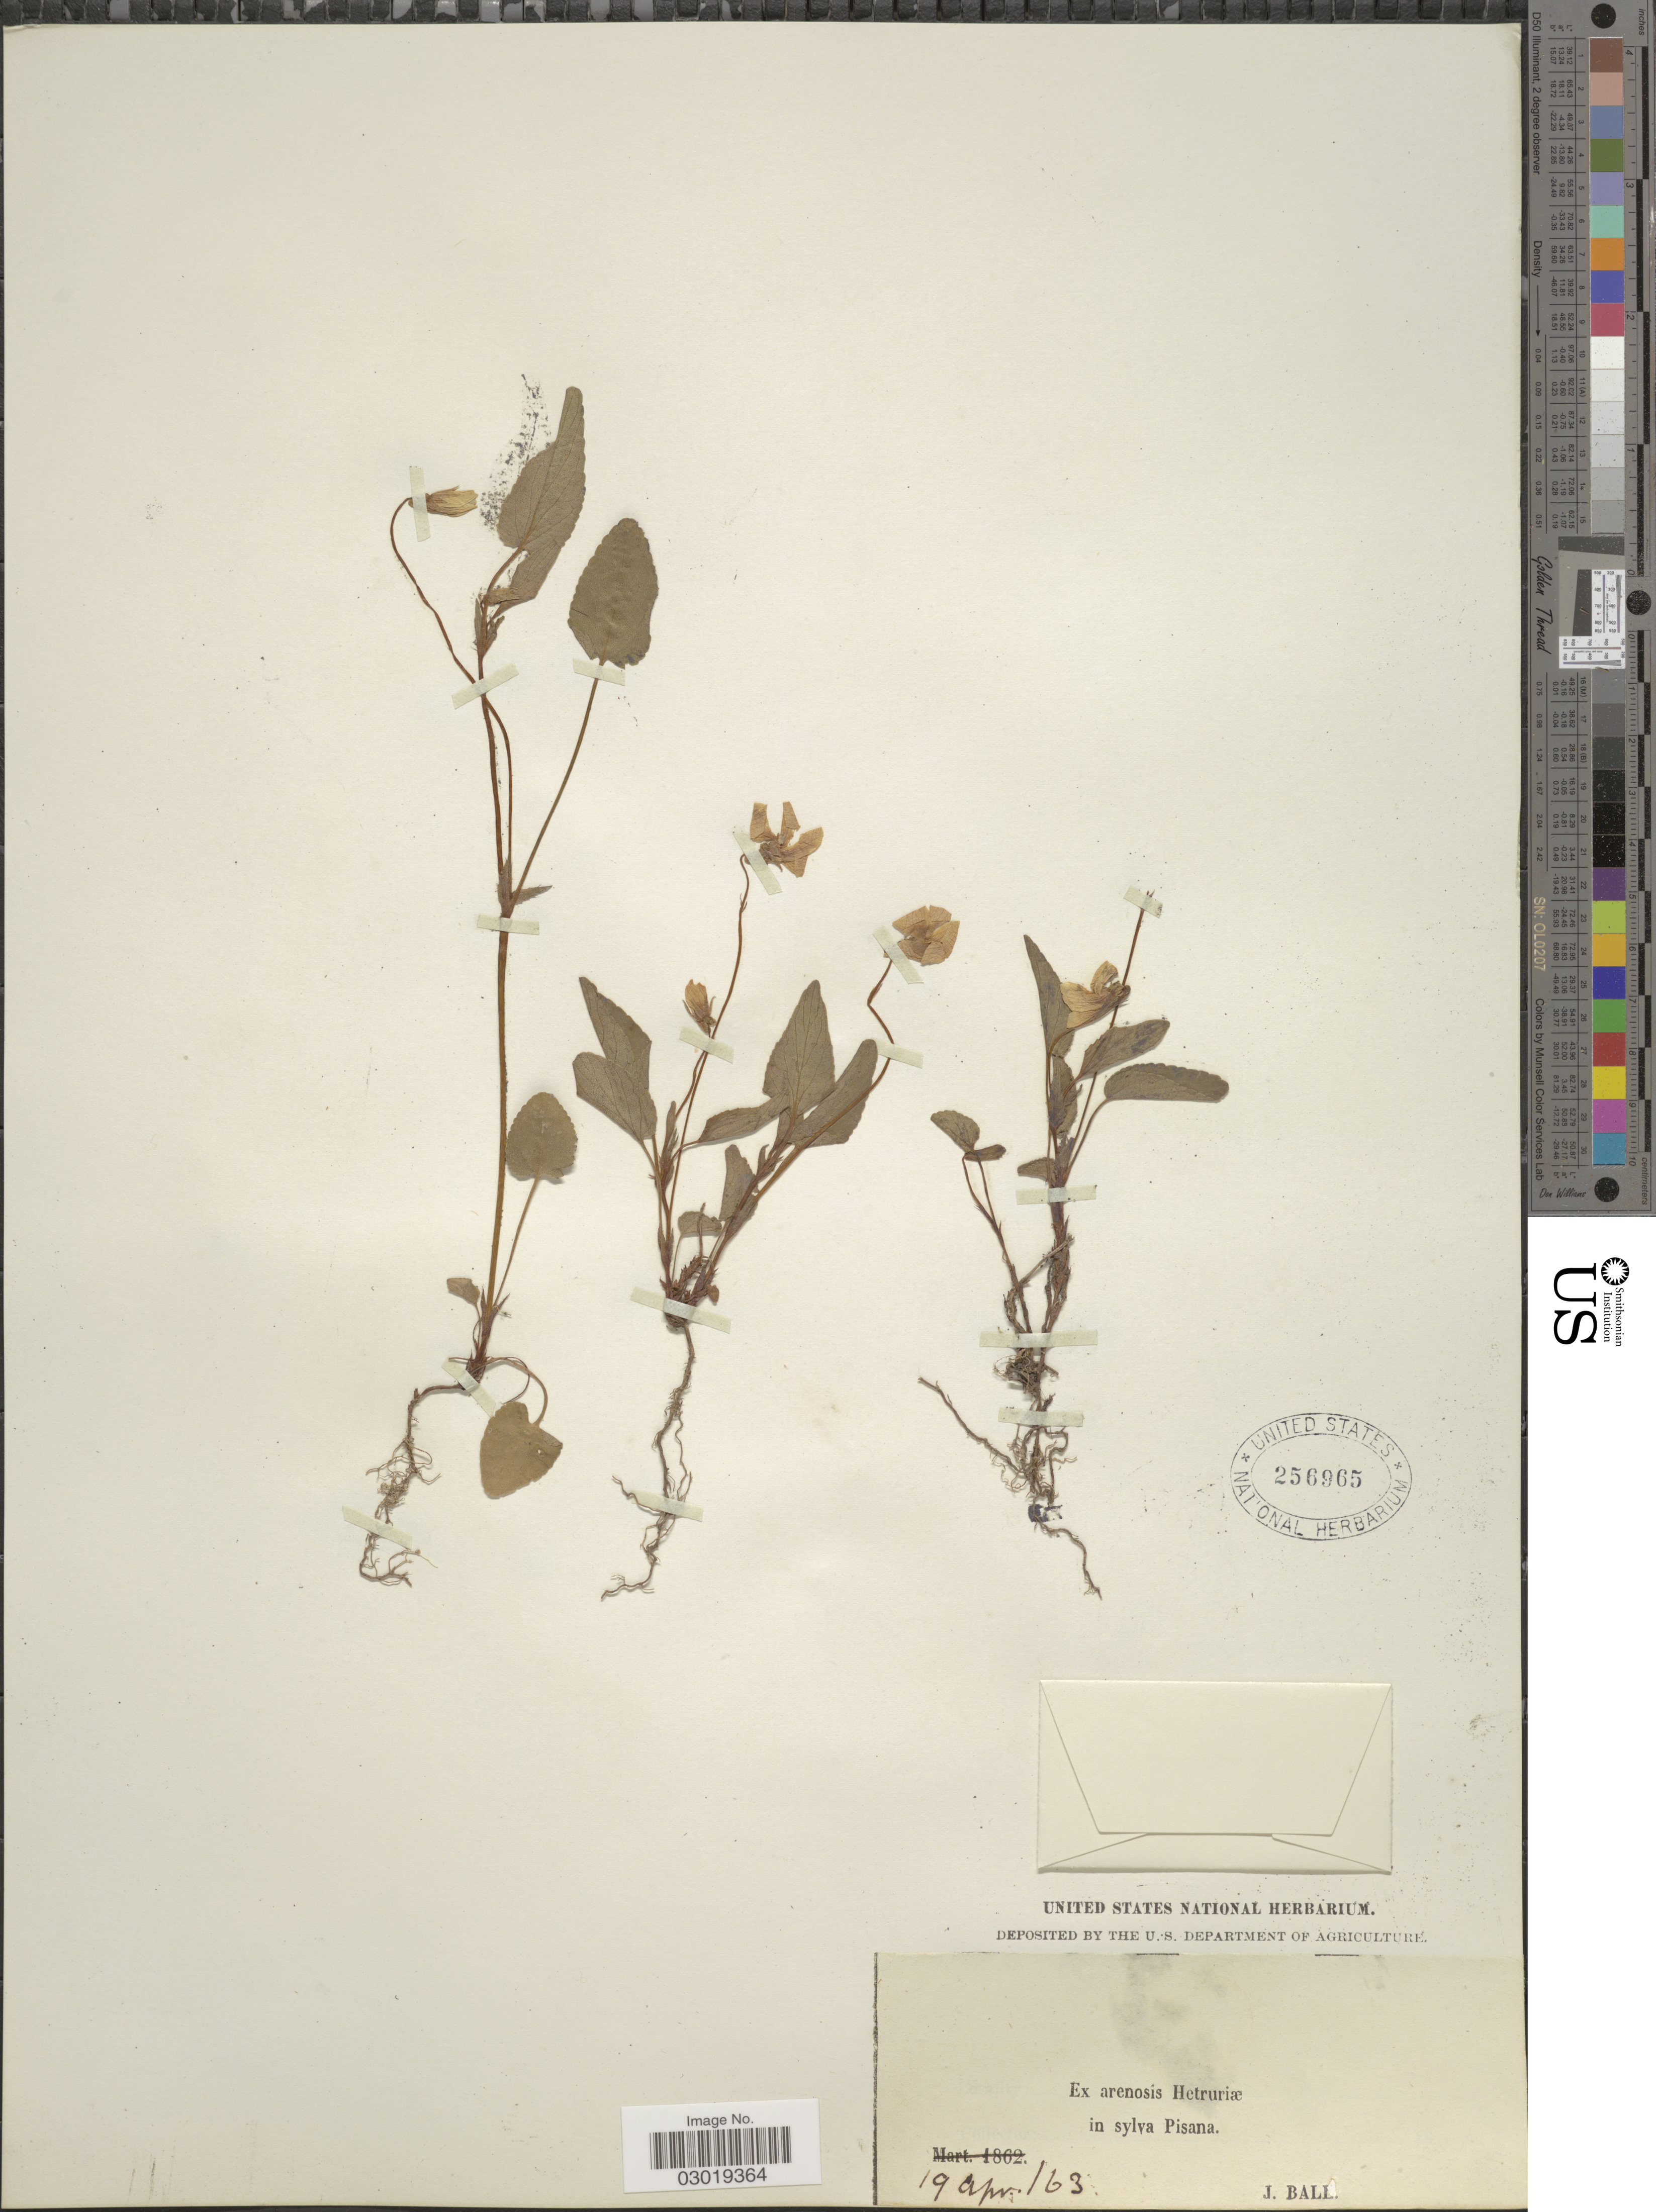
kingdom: Plantae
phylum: Tracheophyta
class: Magnoliopsida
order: Malpighiales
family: Violaceae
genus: Viola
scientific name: Viola sp.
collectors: J. Ball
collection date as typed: Transcribed d/m/y: 19/4/63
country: Italy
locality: Ex Arenosis Hetruriæ in sylva Pisana.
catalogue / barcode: US 256965